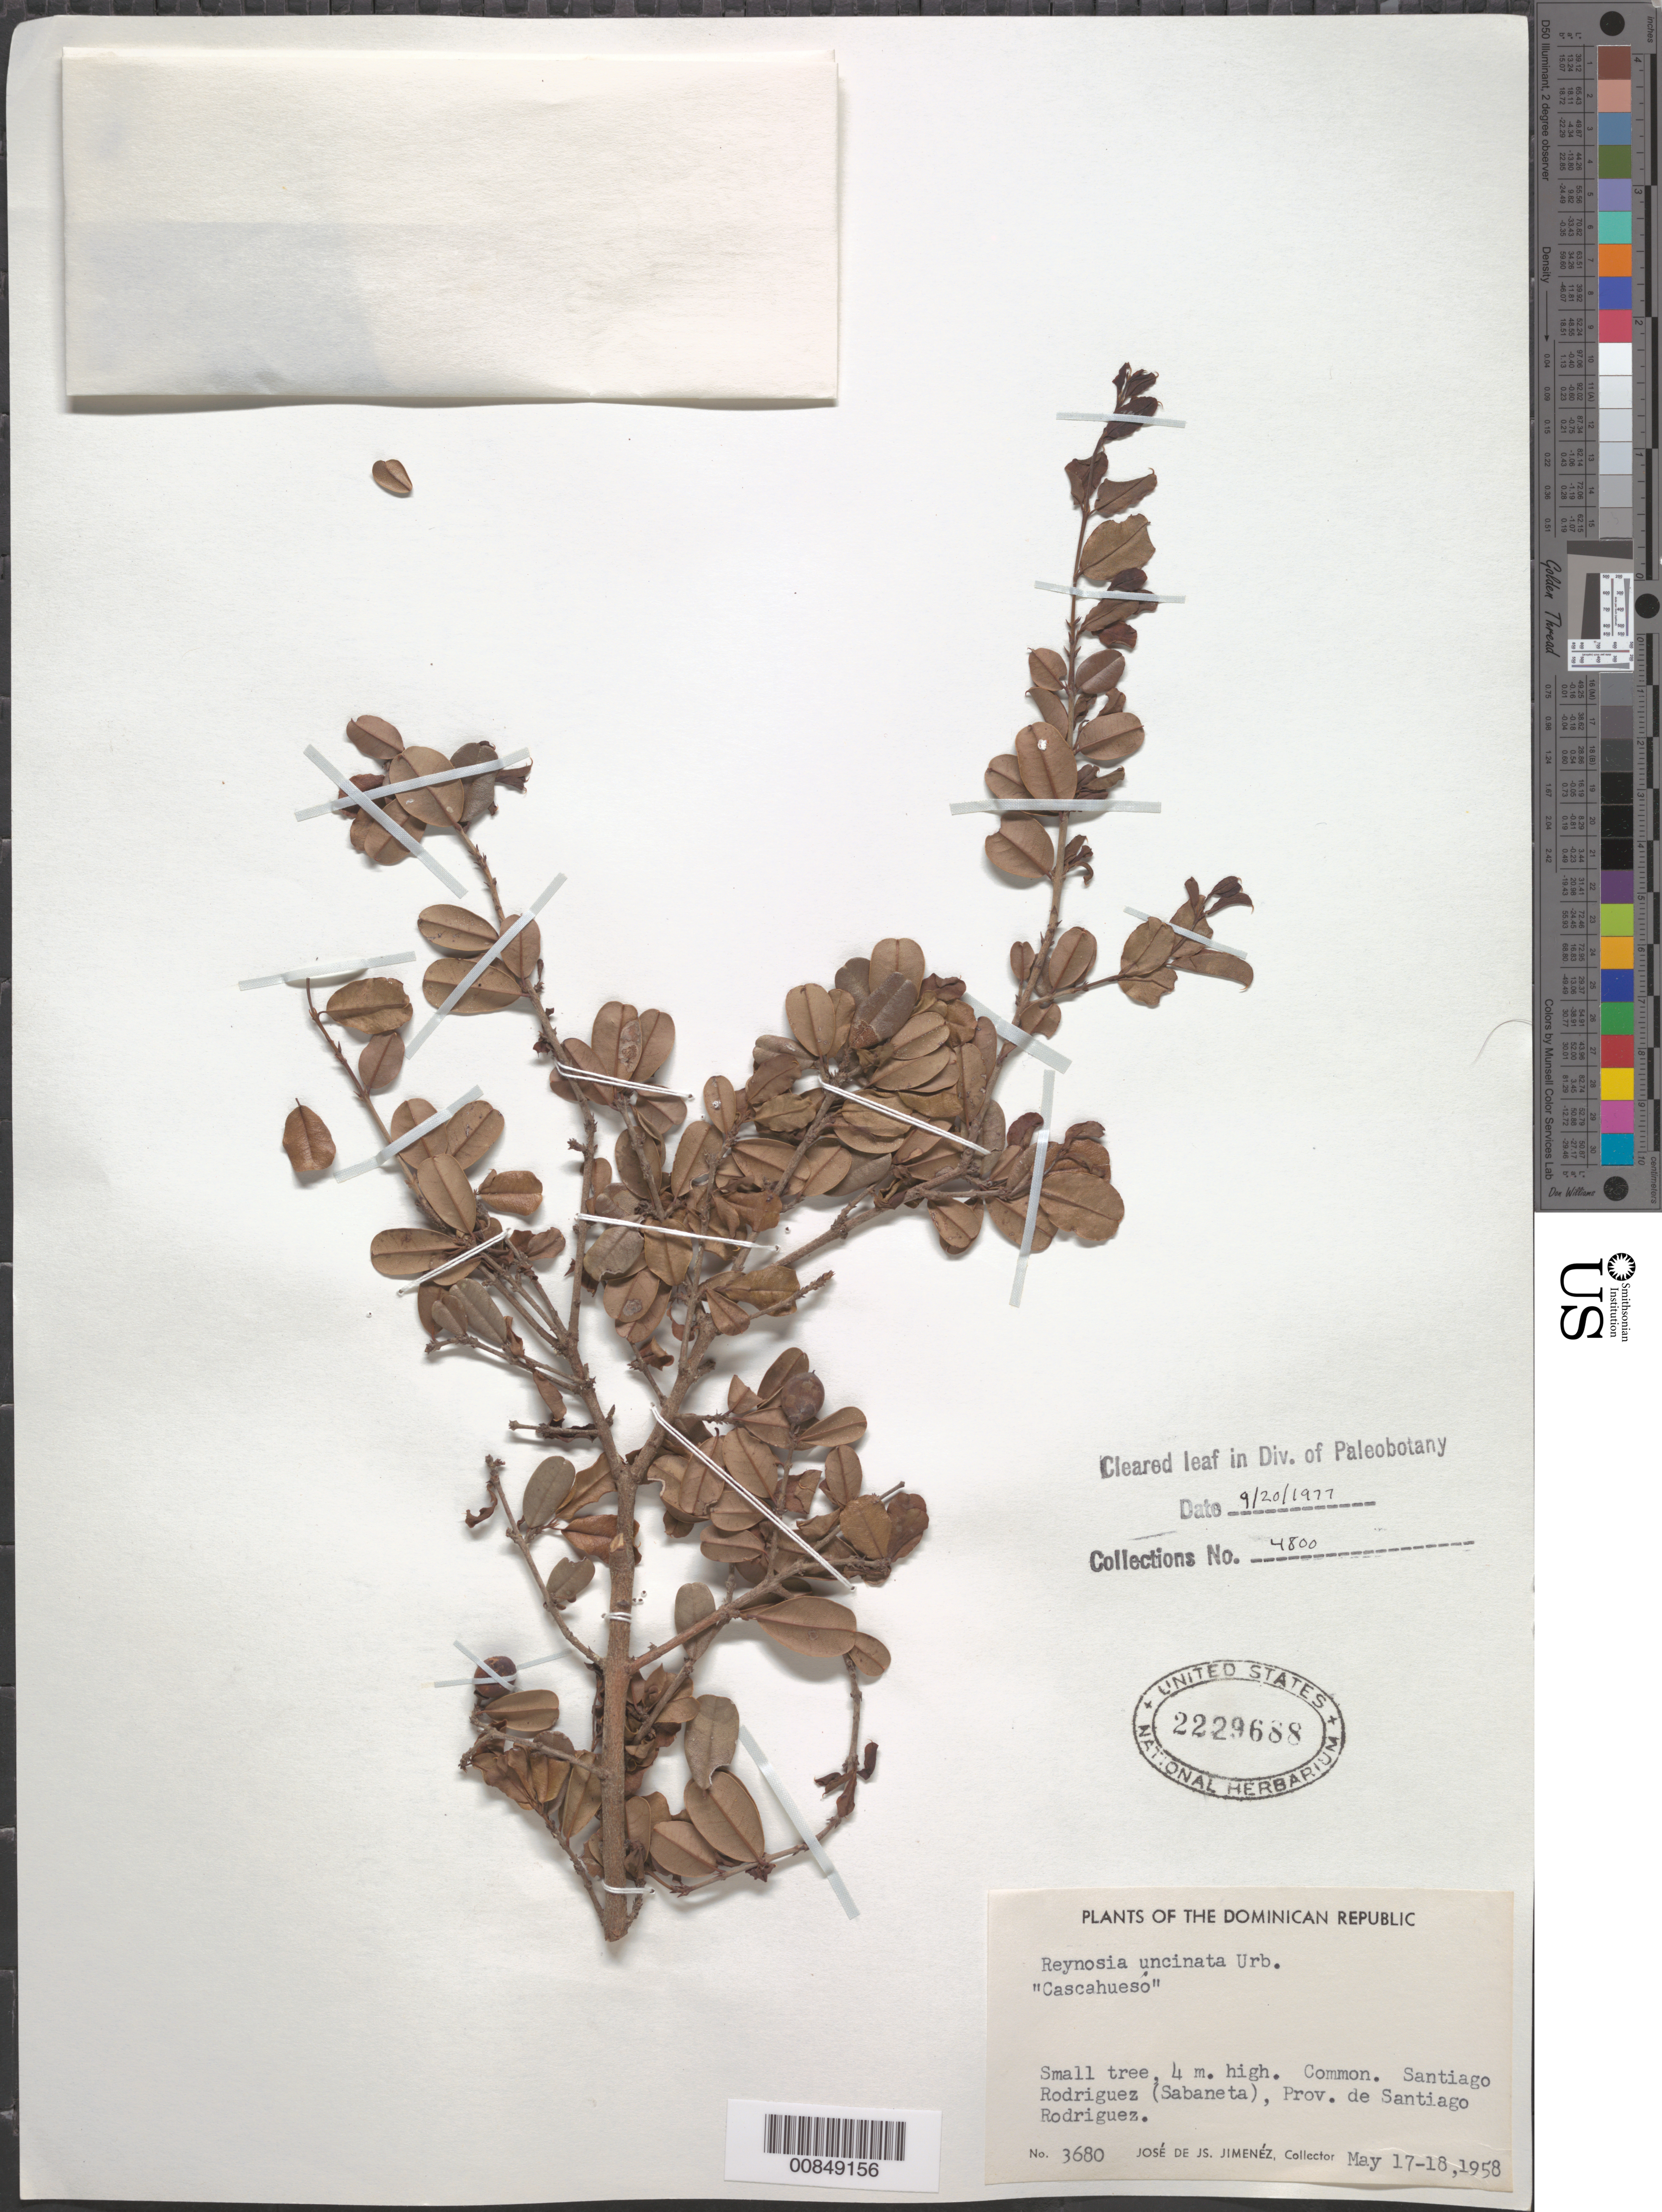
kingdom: Plantae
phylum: Tracheophyta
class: Magnoliopsida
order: Rosales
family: Rhamnaceae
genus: Reynosia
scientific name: Reynosia uncinata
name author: Urb.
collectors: J. J. Jiménez Almonte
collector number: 3680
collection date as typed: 17 May 1958 to 18 May 1958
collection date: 1958-05-17/1958-05-18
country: Dominican Republic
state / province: Santiago Rodríguez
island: Hispaniola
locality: Santiago Rodríguez (Sabaneta).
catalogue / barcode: US 2229688